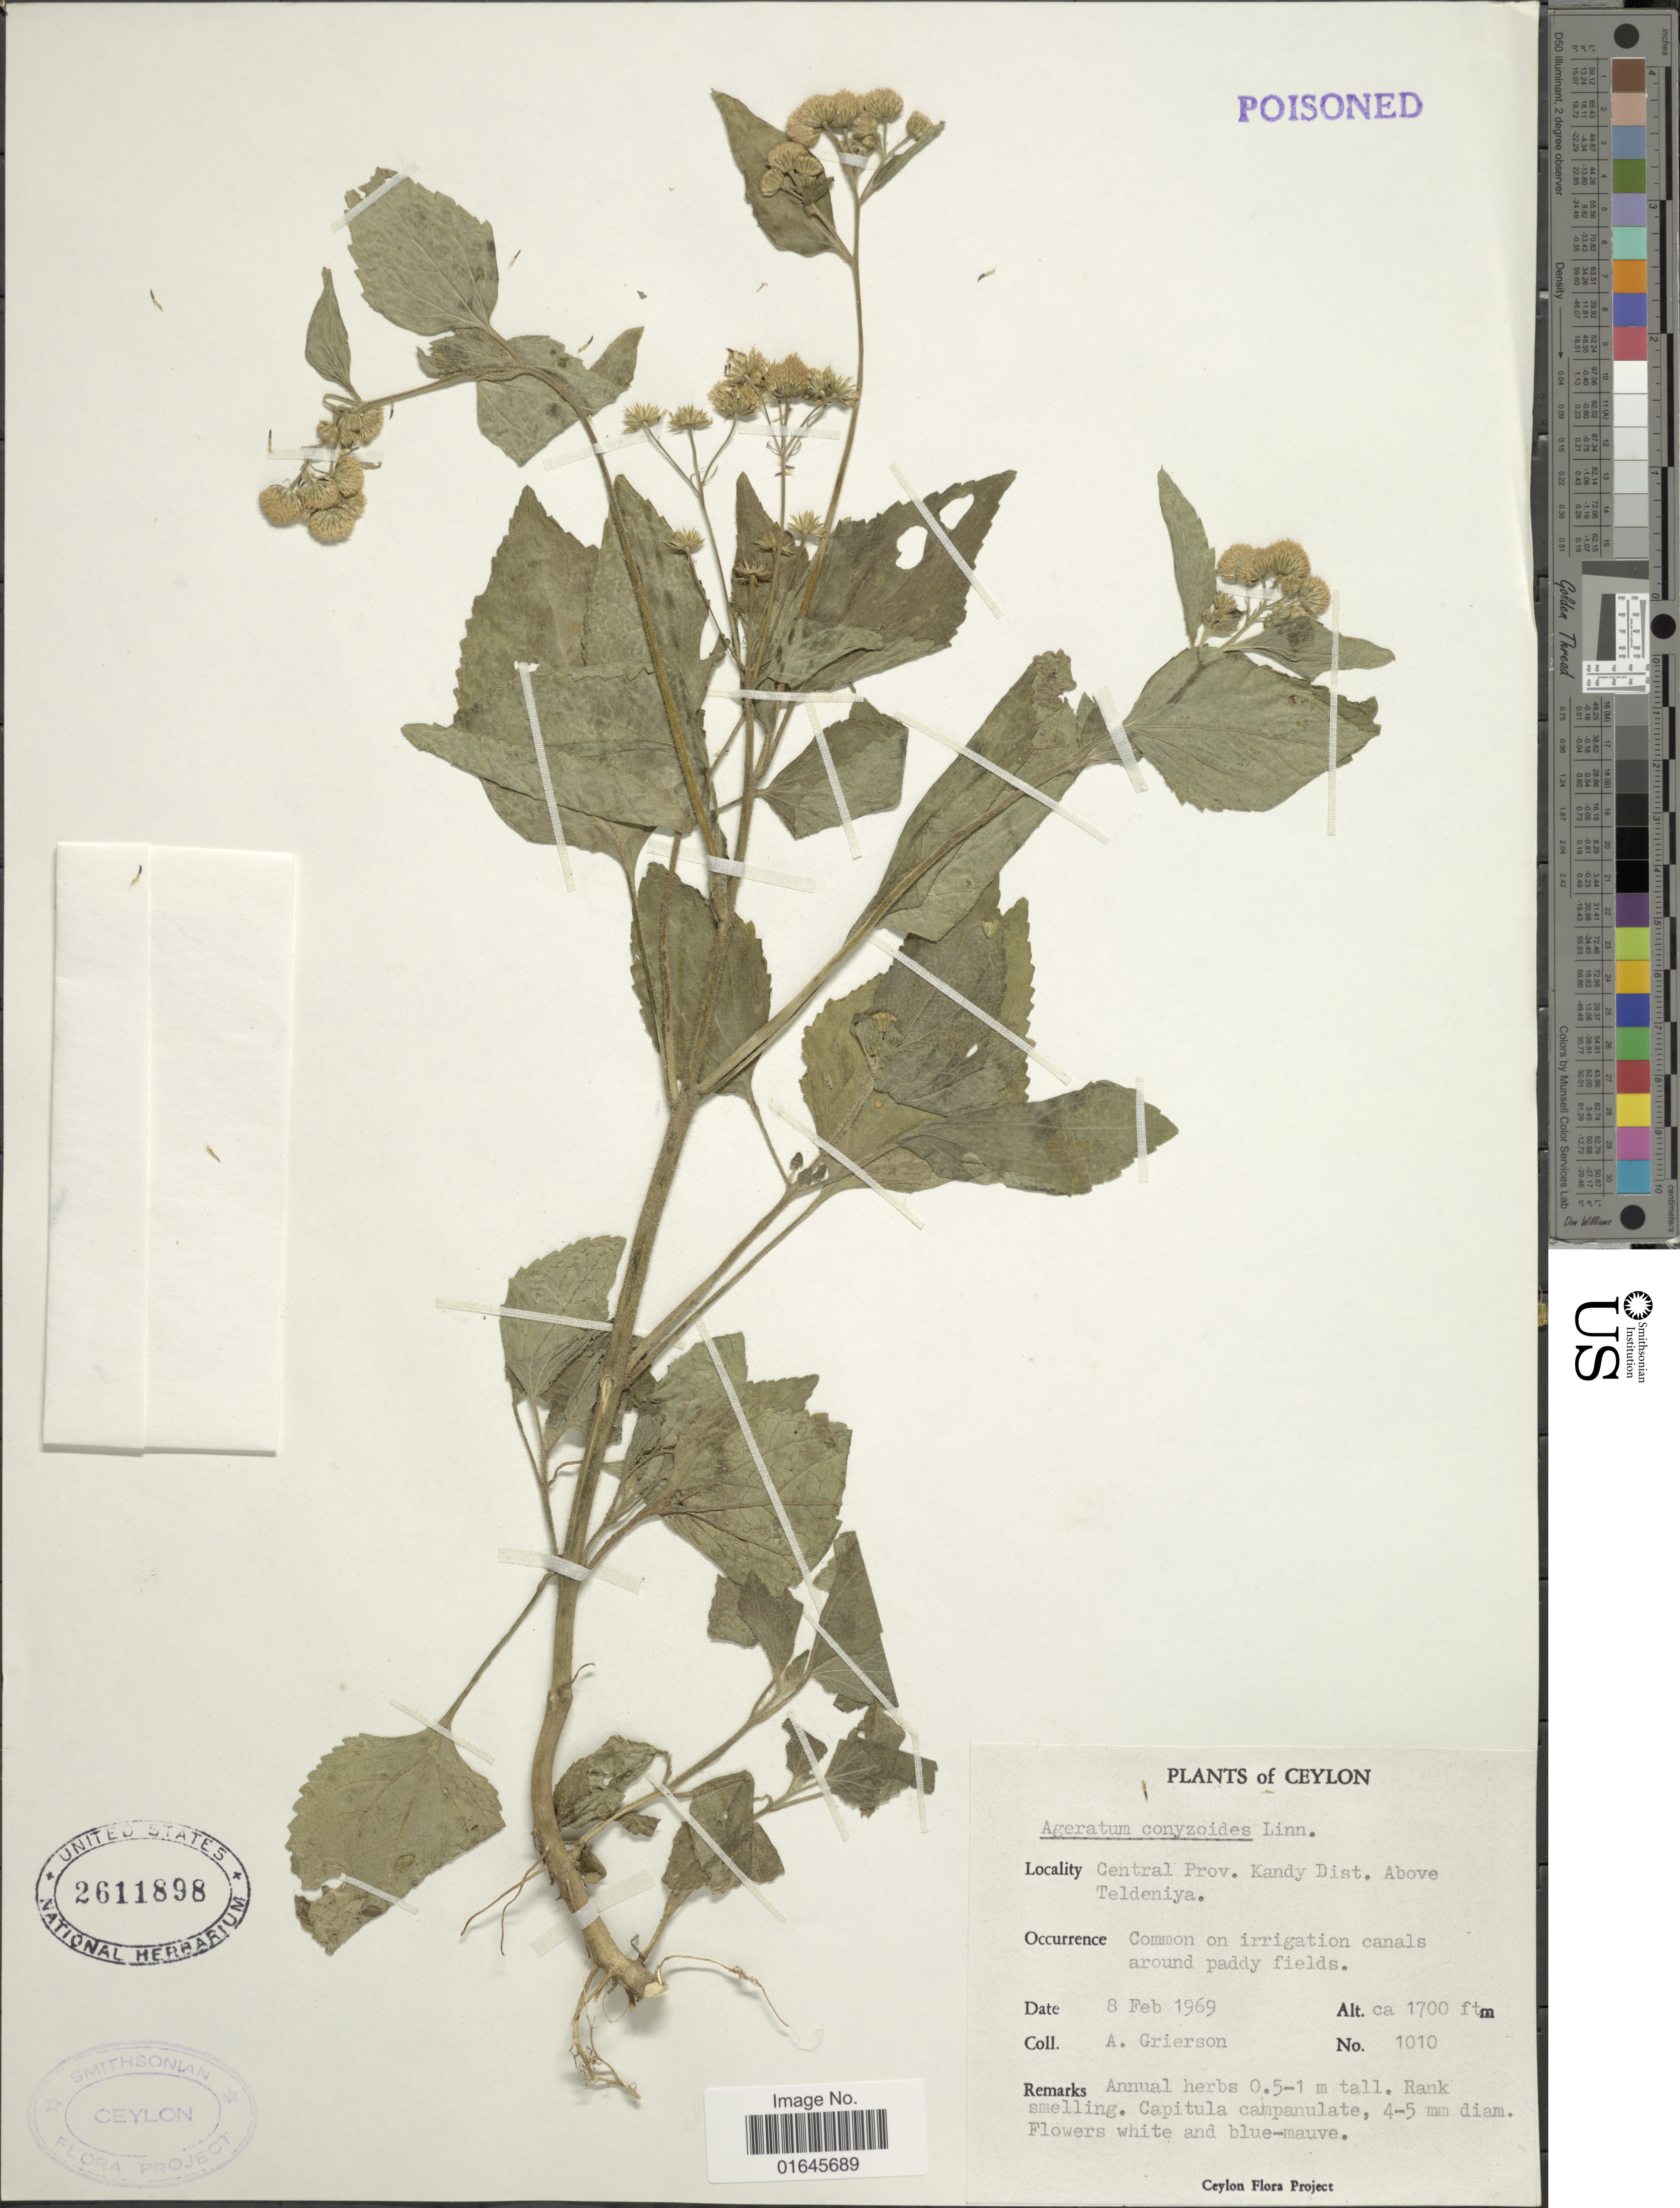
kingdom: Plantae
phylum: Tracheophyta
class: Magnoliopsida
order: Asterales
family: Asteraceae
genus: Ageratum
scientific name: Ageratum conyzoides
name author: L.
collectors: A. Grierson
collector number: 1010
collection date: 1969-02-08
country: Sri Lanka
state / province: Central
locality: Ceylon, Kandy Dist., Above Teldeniya, Common on irrigation canals around paddy fields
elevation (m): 518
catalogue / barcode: US 2611898